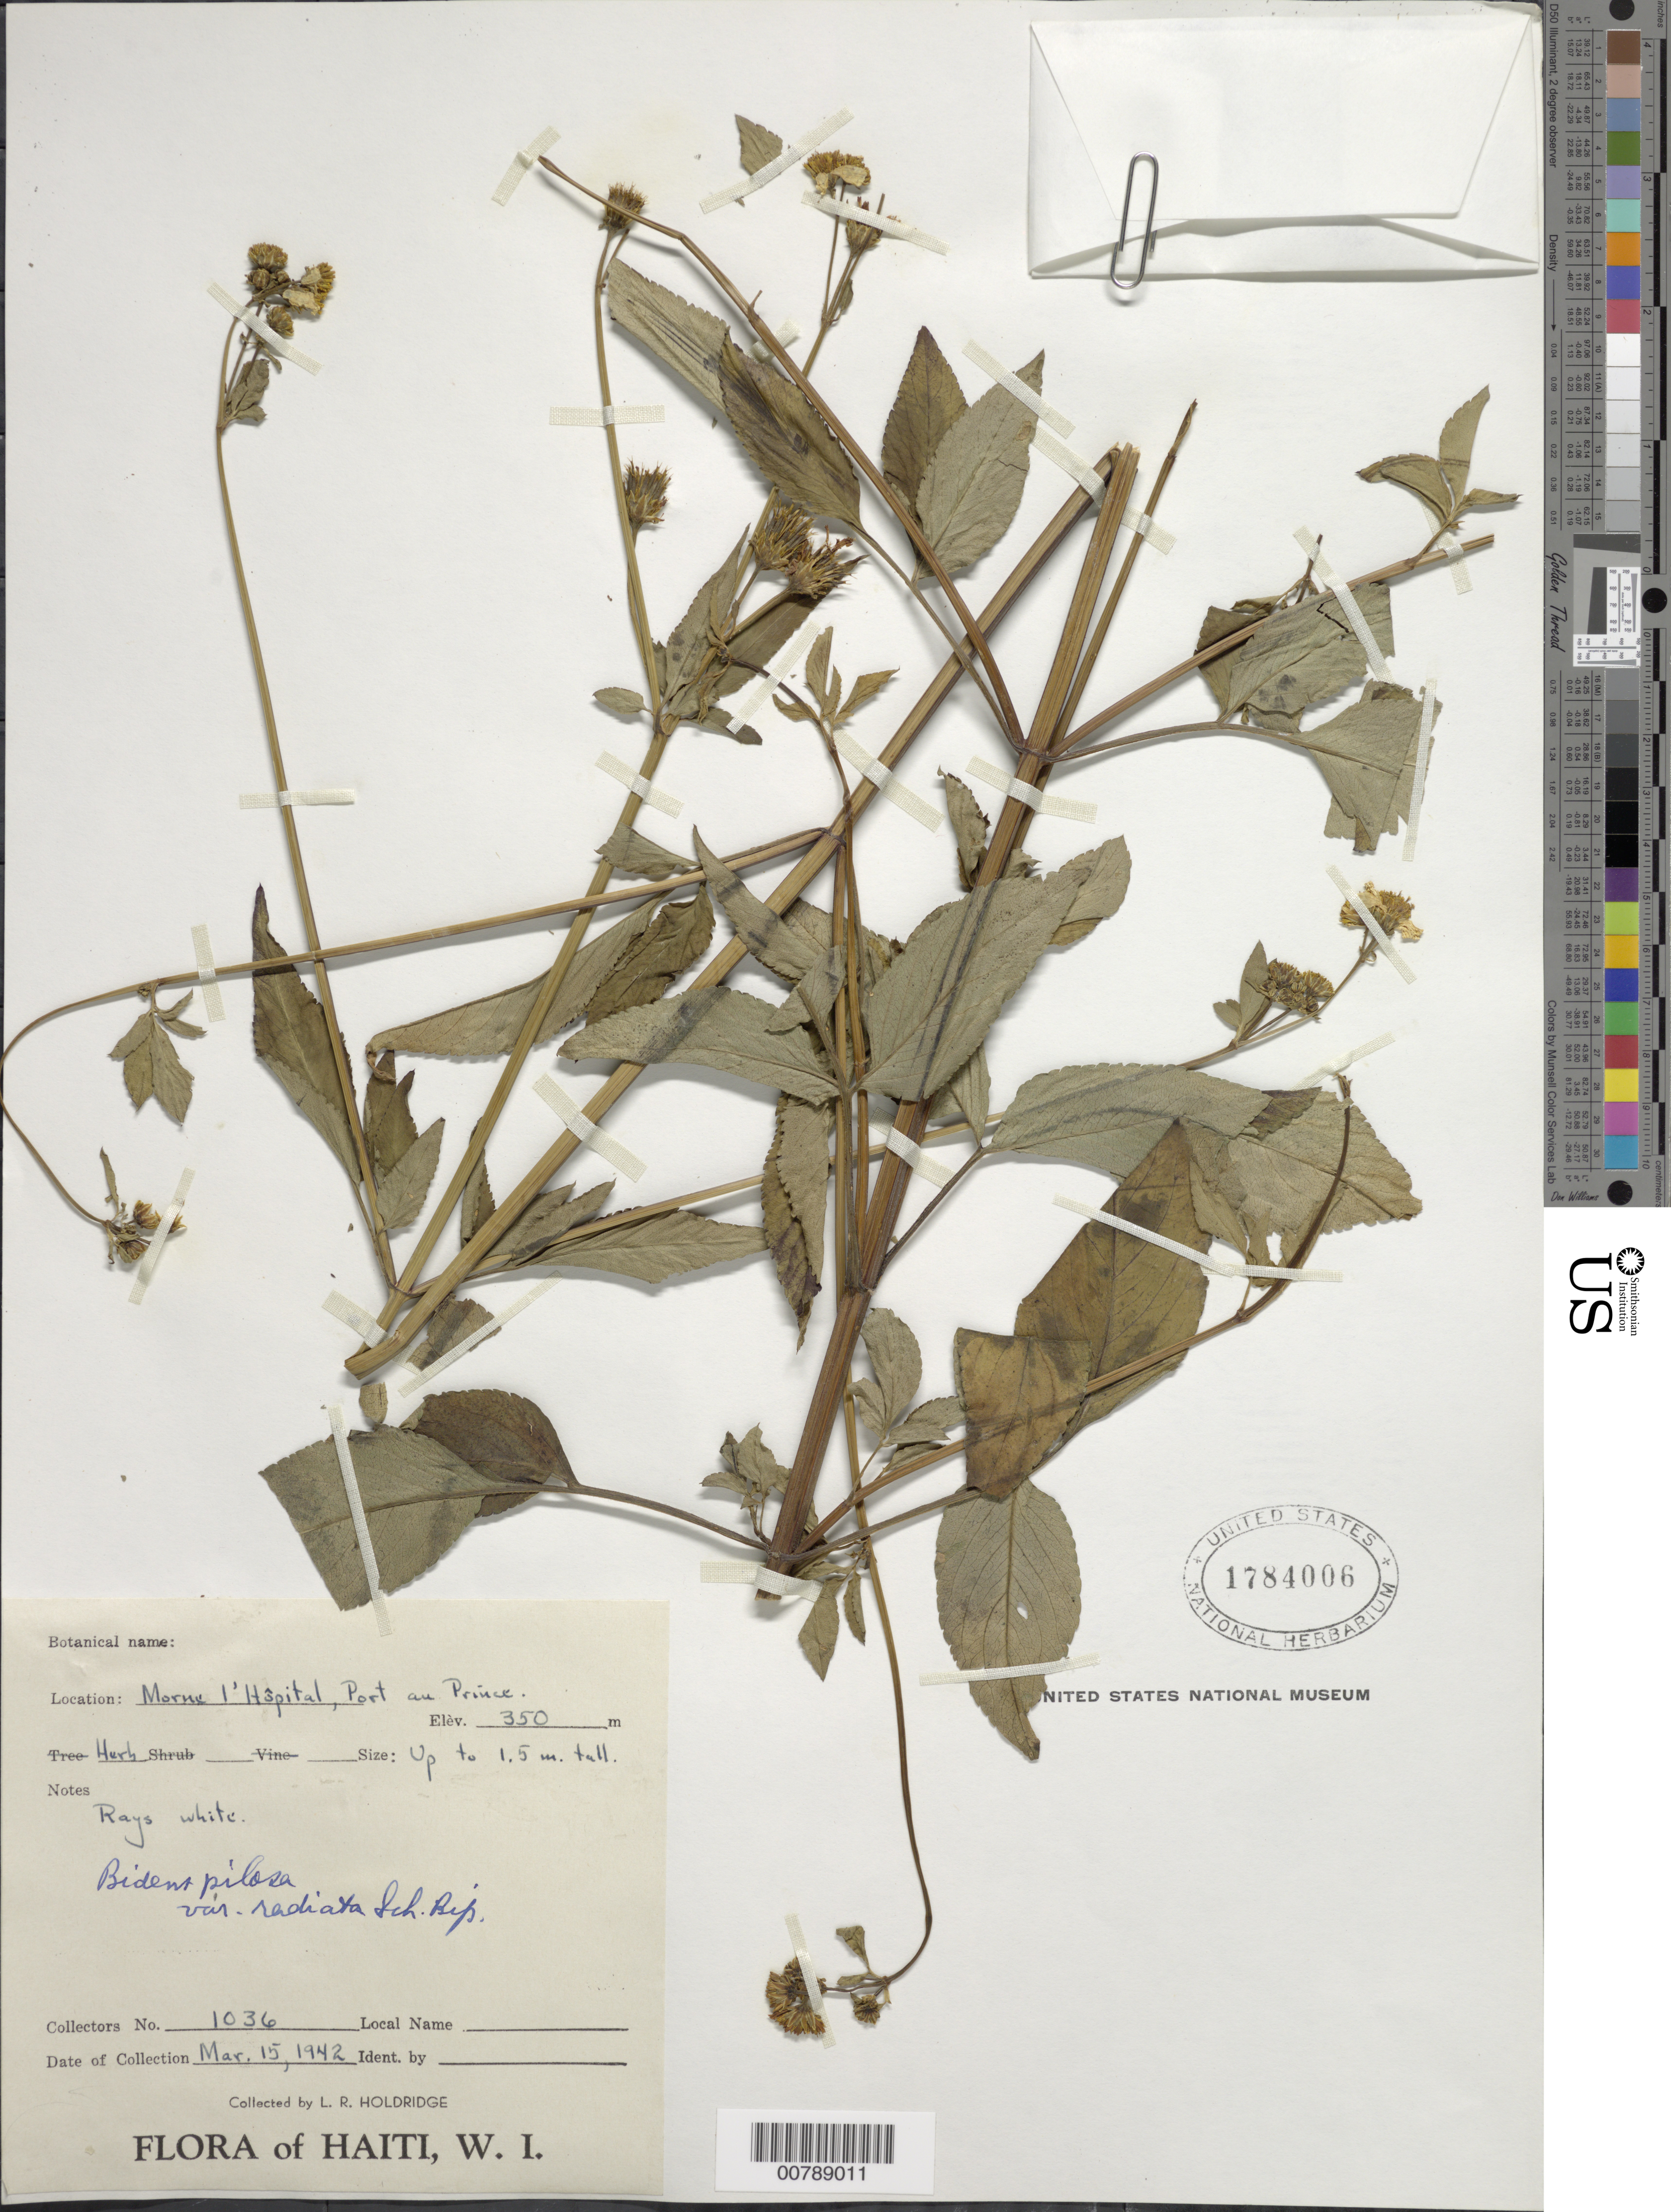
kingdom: Plantae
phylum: Tracheophyta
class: Magnoliopsida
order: Asterales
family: Asteraceae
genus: Bidens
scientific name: Bidens alba var. radiata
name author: (Sch. Bip.) R.E. Ballard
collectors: L. Holdridge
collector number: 1036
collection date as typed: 15 Mar 1942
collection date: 1942-03-15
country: Haiti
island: Hispaniola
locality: Morne l'Hôpital, Port au Prince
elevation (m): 350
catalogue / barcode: US 1784006